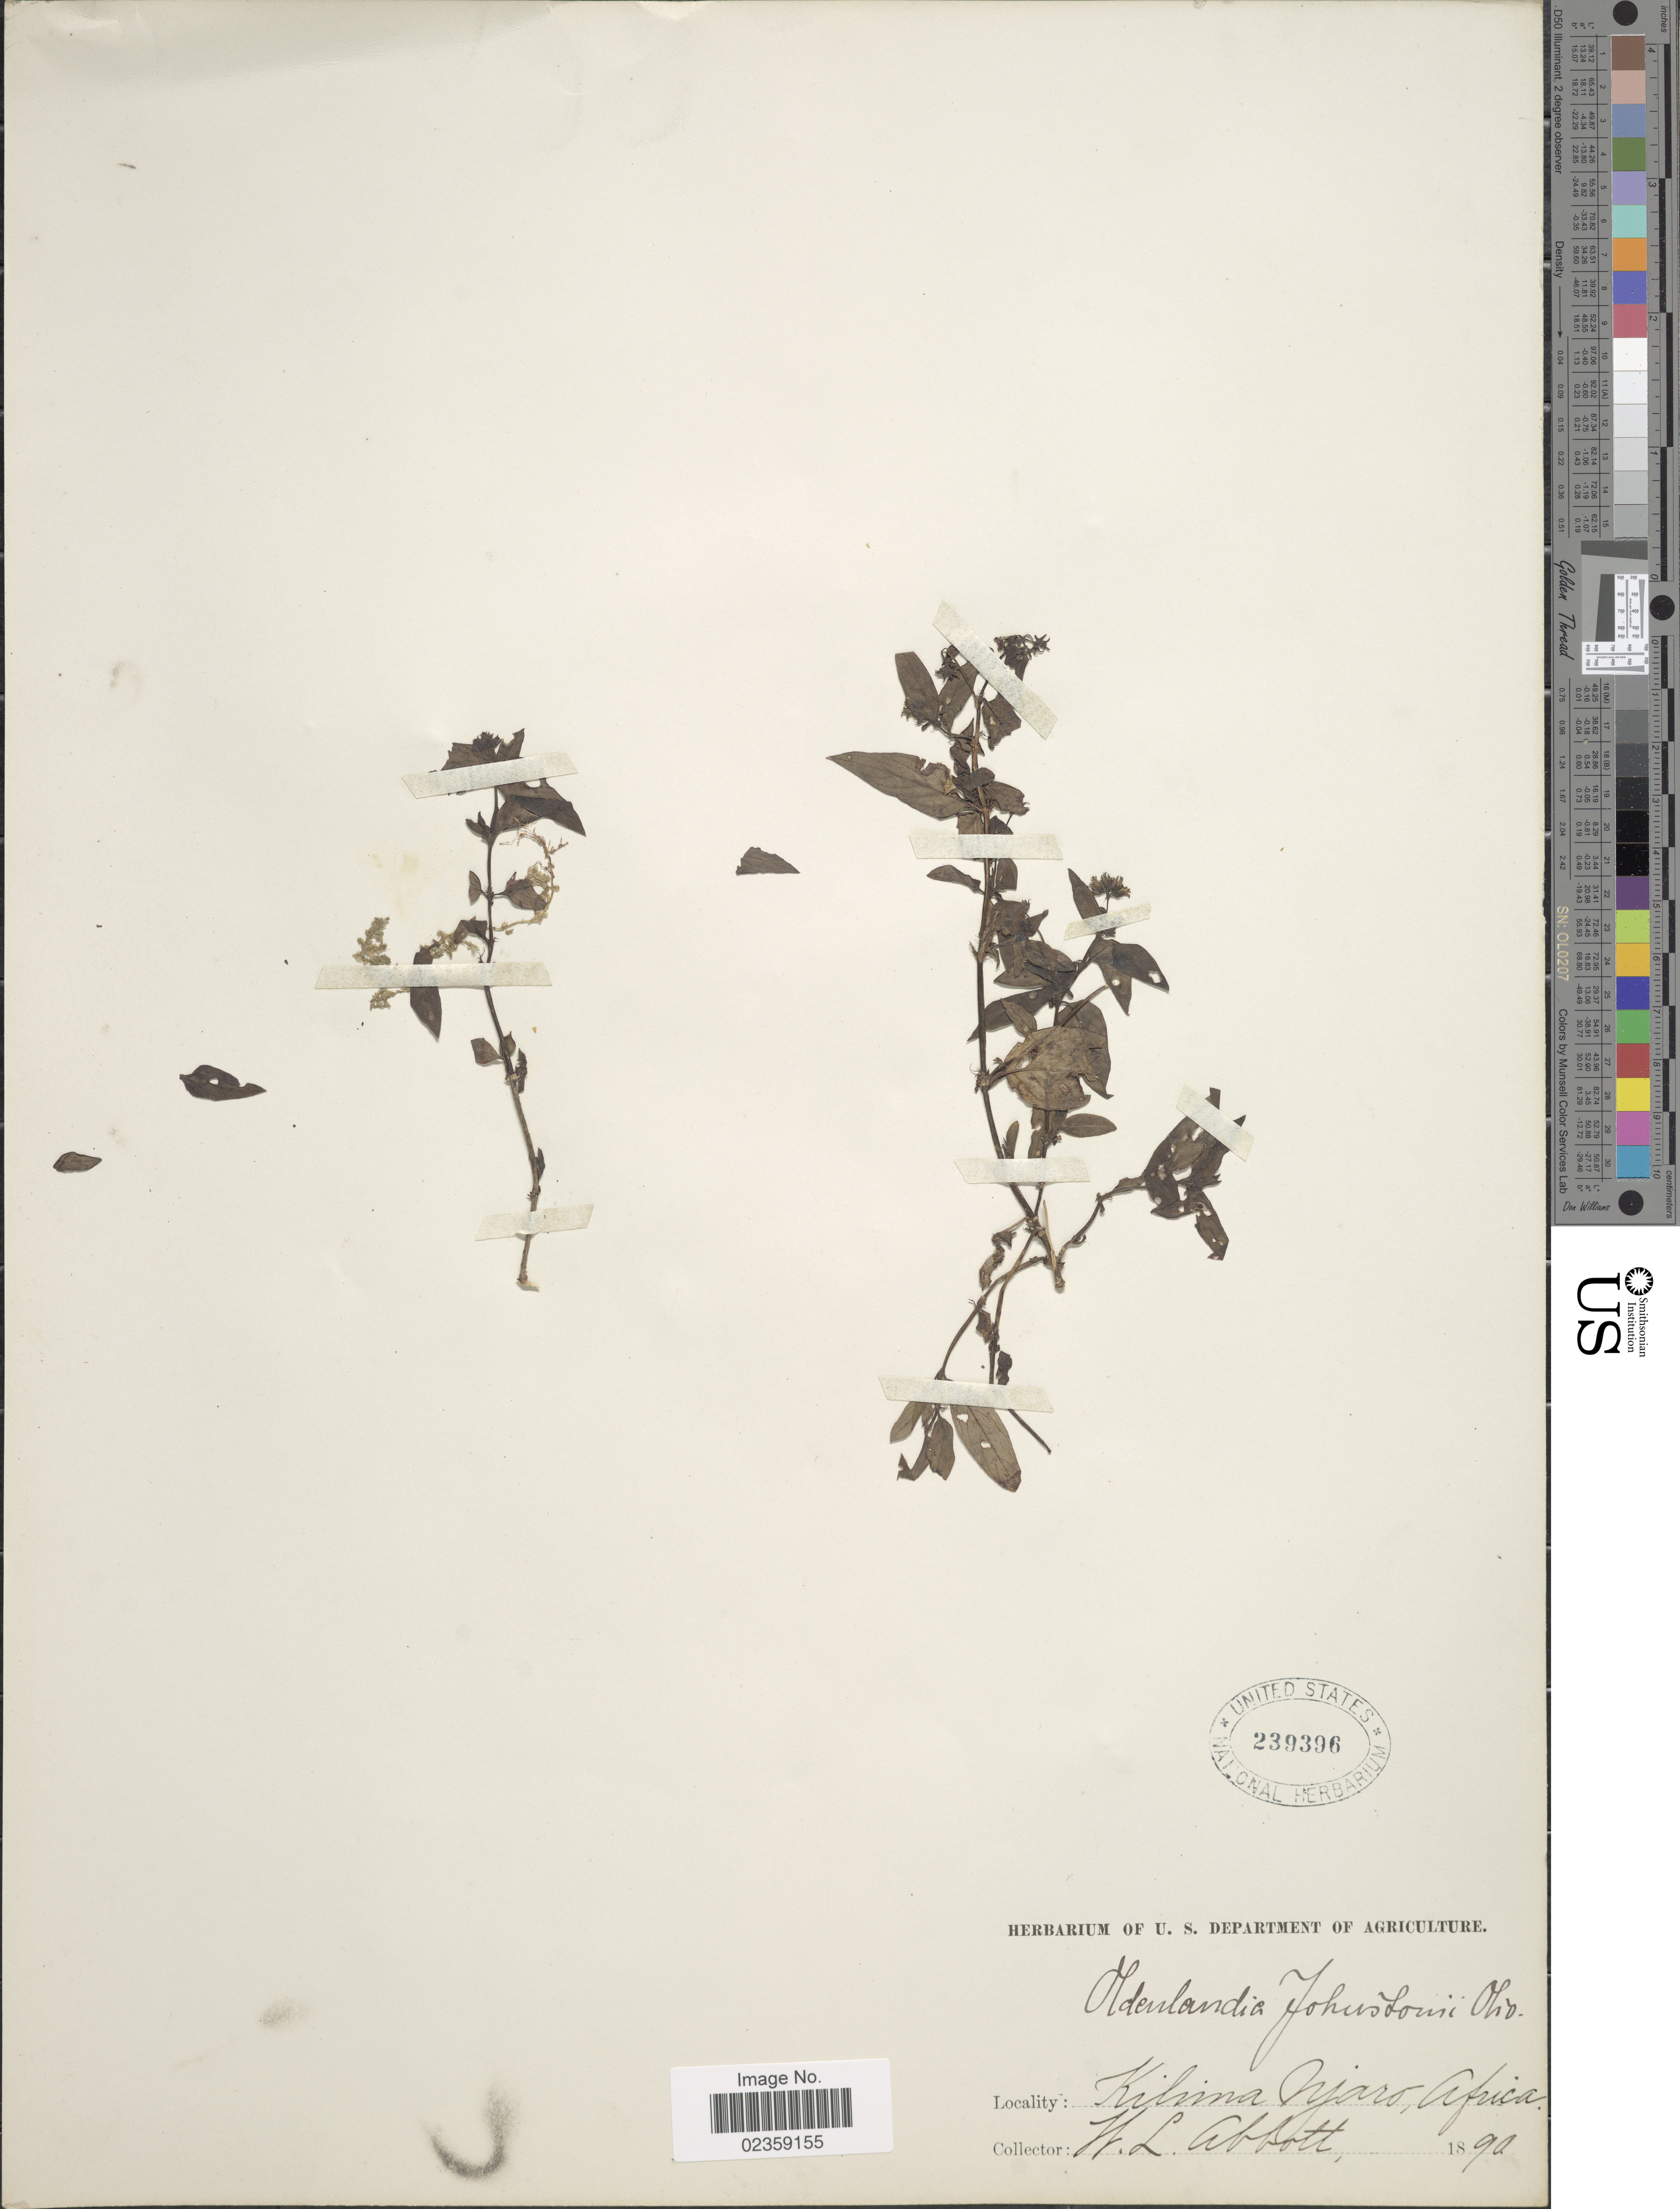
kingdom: Plantae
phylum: Tracheophyta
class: Magnoliopsida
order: Gentianales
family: Rubiaceae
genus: Oldenlandia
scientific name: Oldenlandia johnstonii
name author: (Oliv.) K. Schum. ex Engl.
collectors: W. L. Abbott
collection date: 1890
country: Tanzania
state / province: Kilimanjaro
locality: Kilima Njaro, Africa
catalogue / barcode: US 239396